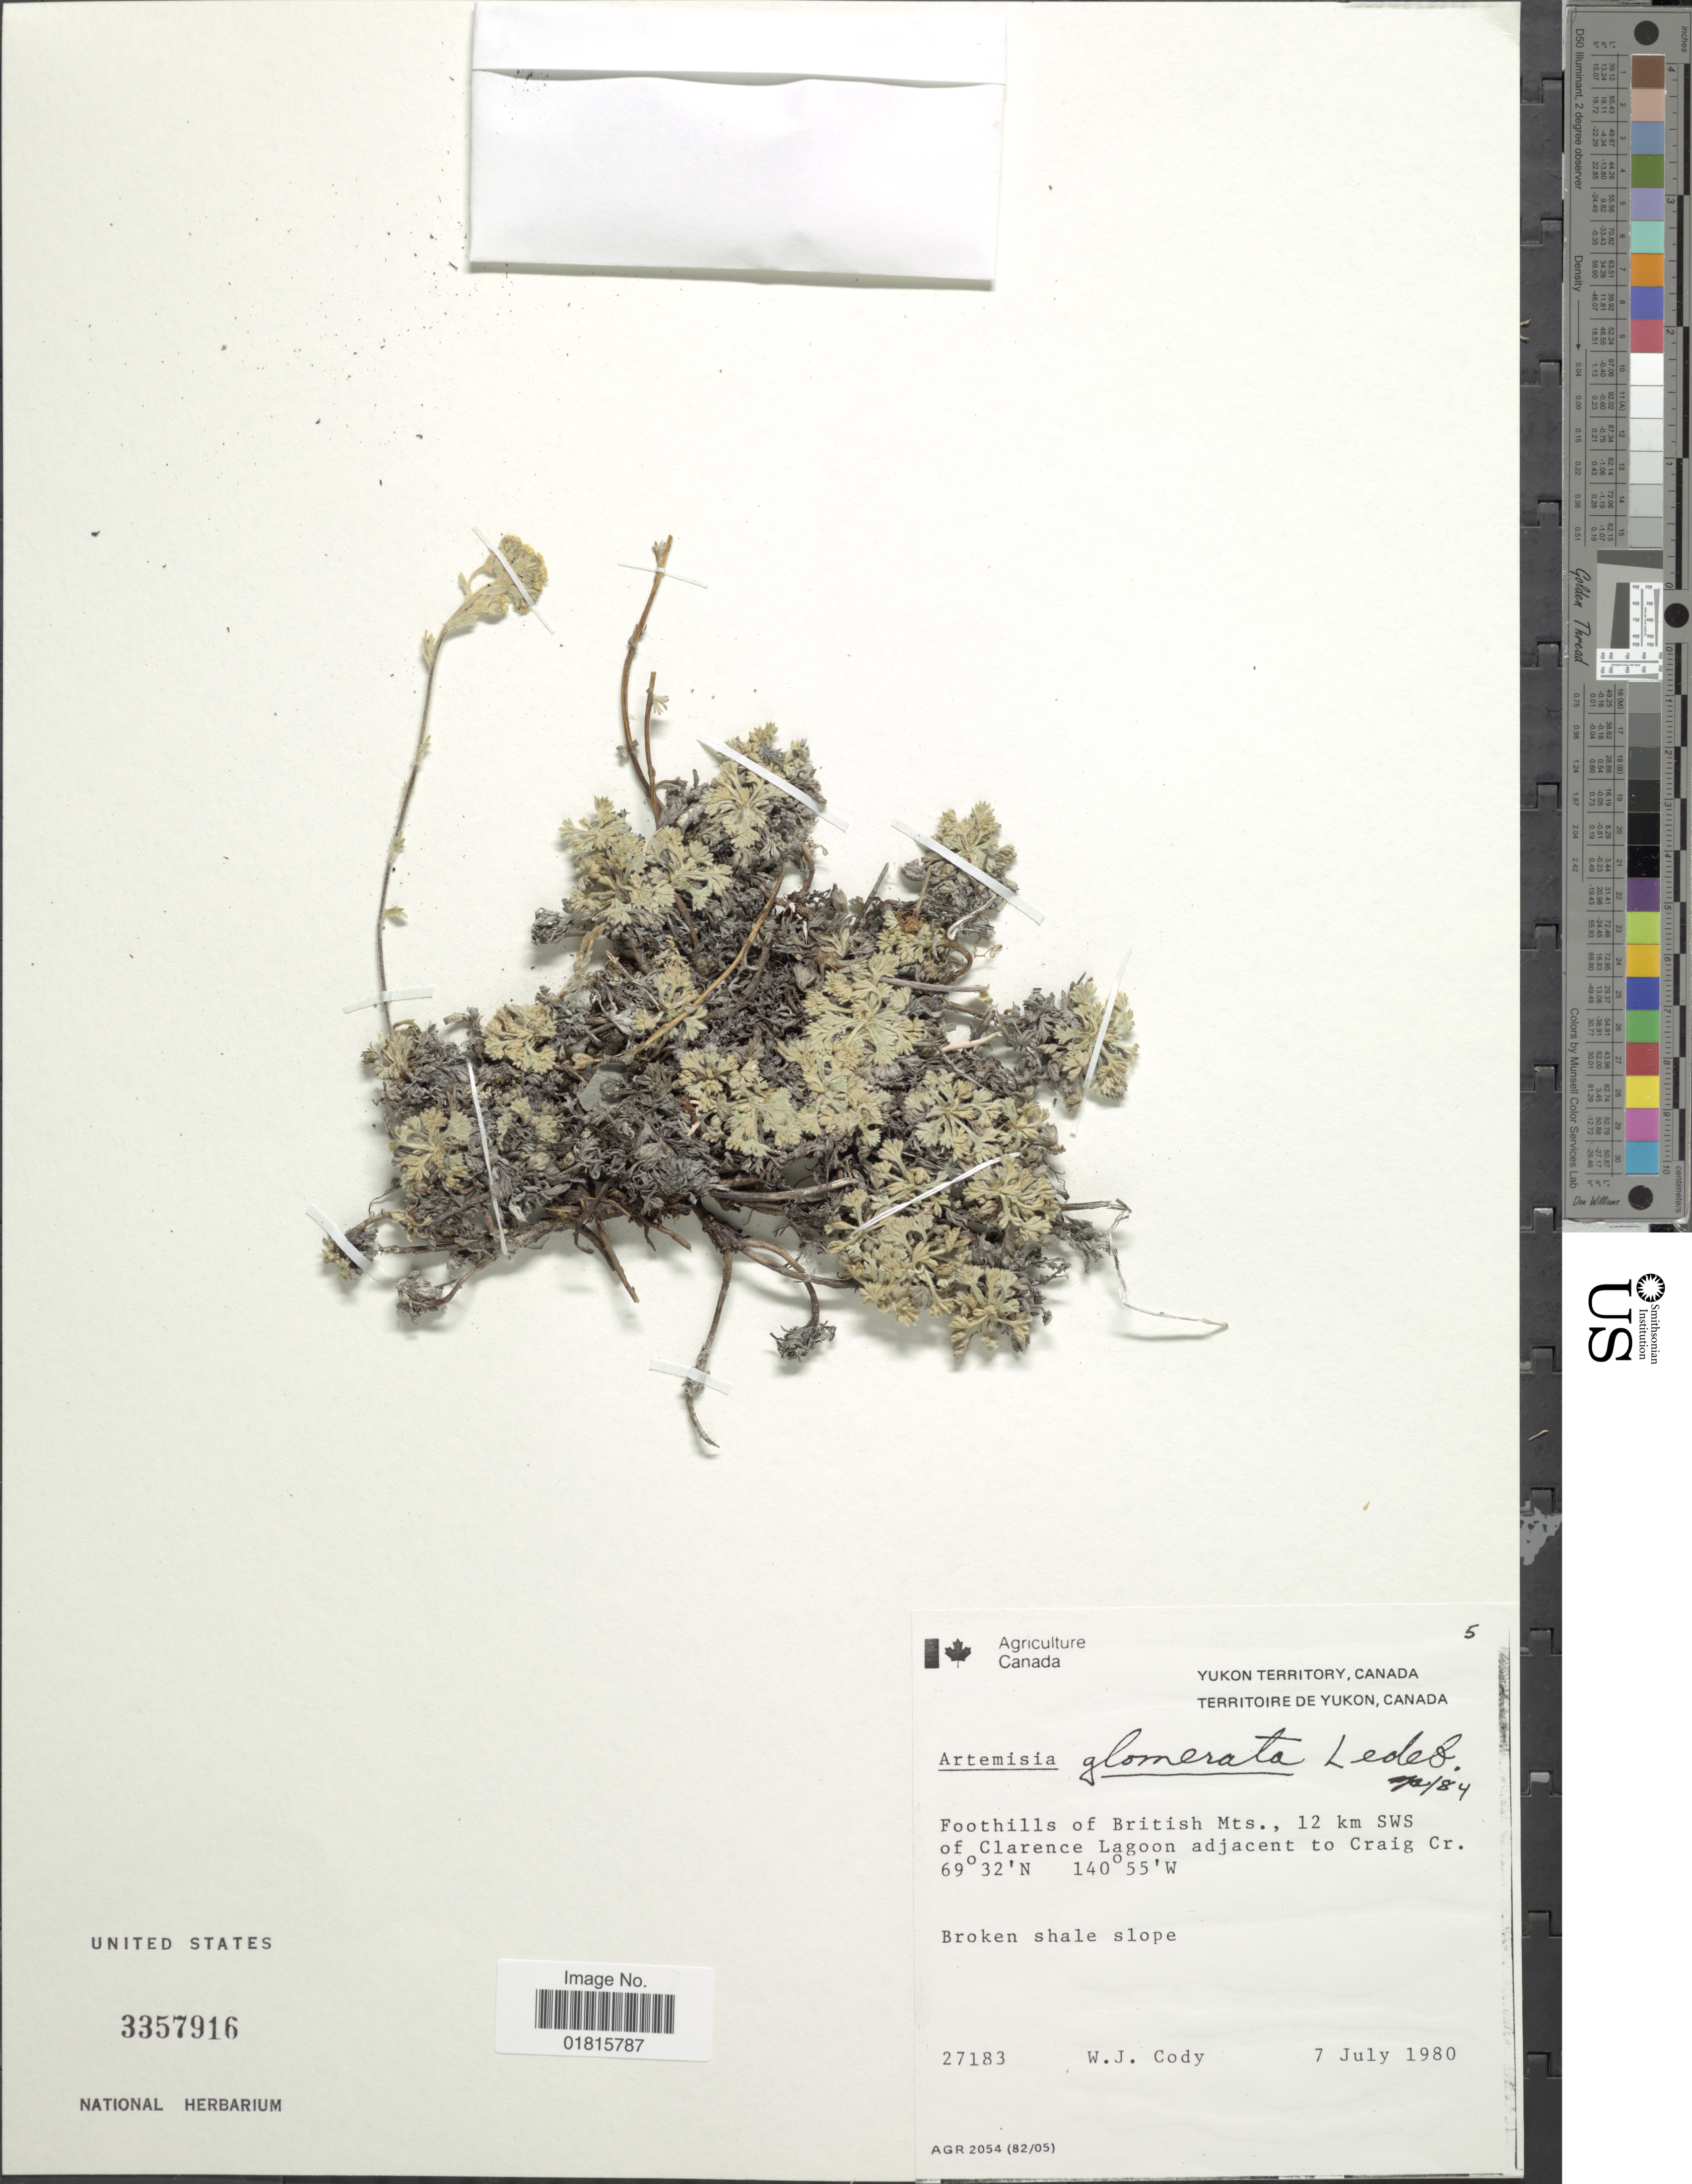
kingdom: Plantae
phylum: Tracheophyta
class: Magnoliopsida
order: Asterales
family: Asteraceae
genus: Artemisia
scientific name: Artemisia glomerata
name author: Ledeb.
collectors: W. Cody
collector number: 27183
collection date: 1980-07-07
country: Canada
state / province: Yukon Territory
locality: Foothills of British Mts., 12 km SWS of Clarence Lagoon adjacent to Craig Cr.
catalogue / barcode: US 3357916